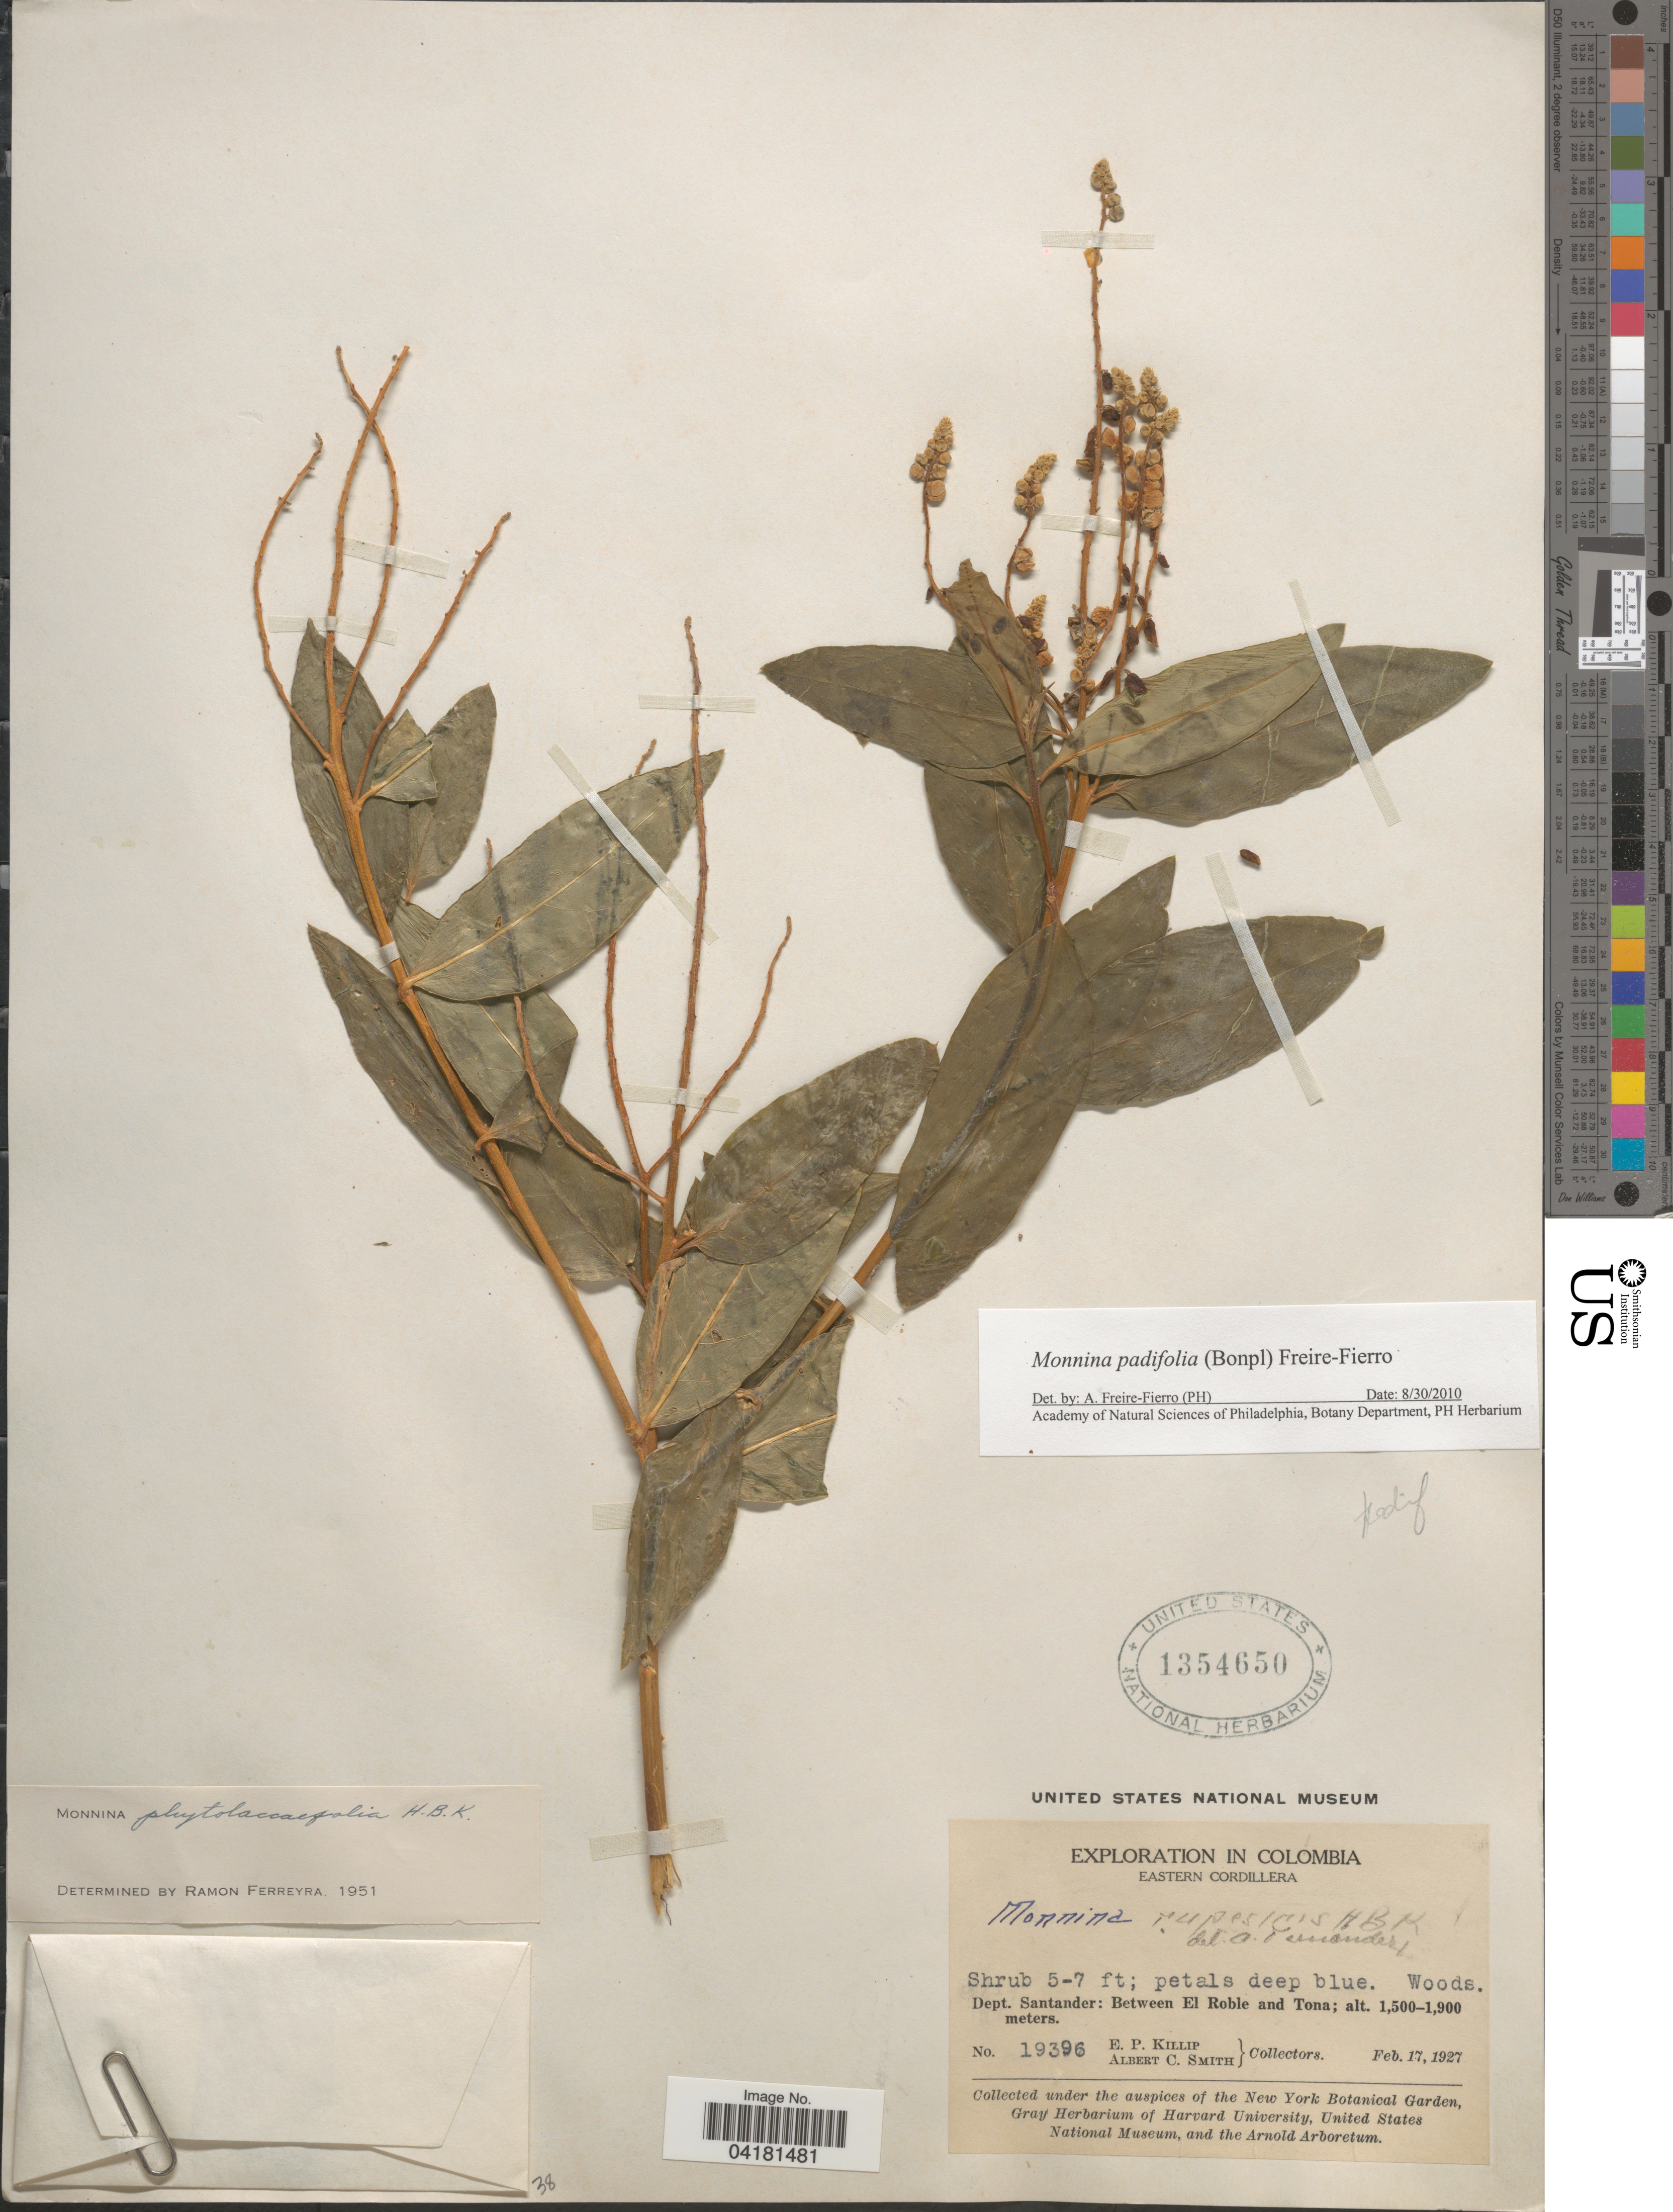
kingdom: Plantae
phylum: Tracheophyta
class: Magnoliopsida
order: Fabales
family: Polygalaceae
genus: Monnina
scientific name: Monnina padifolia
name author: (Bonpl.) Freire-Fierro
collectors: E. P. Killip & A. C. Smith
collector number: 19396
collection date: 1927-02-17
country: Colombia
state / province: Santander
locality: Exploration in Colombia. Eastern Cordillera. Dept. Santander: Between El Roble and Tona.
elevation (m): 1500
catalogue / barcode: US 1354650